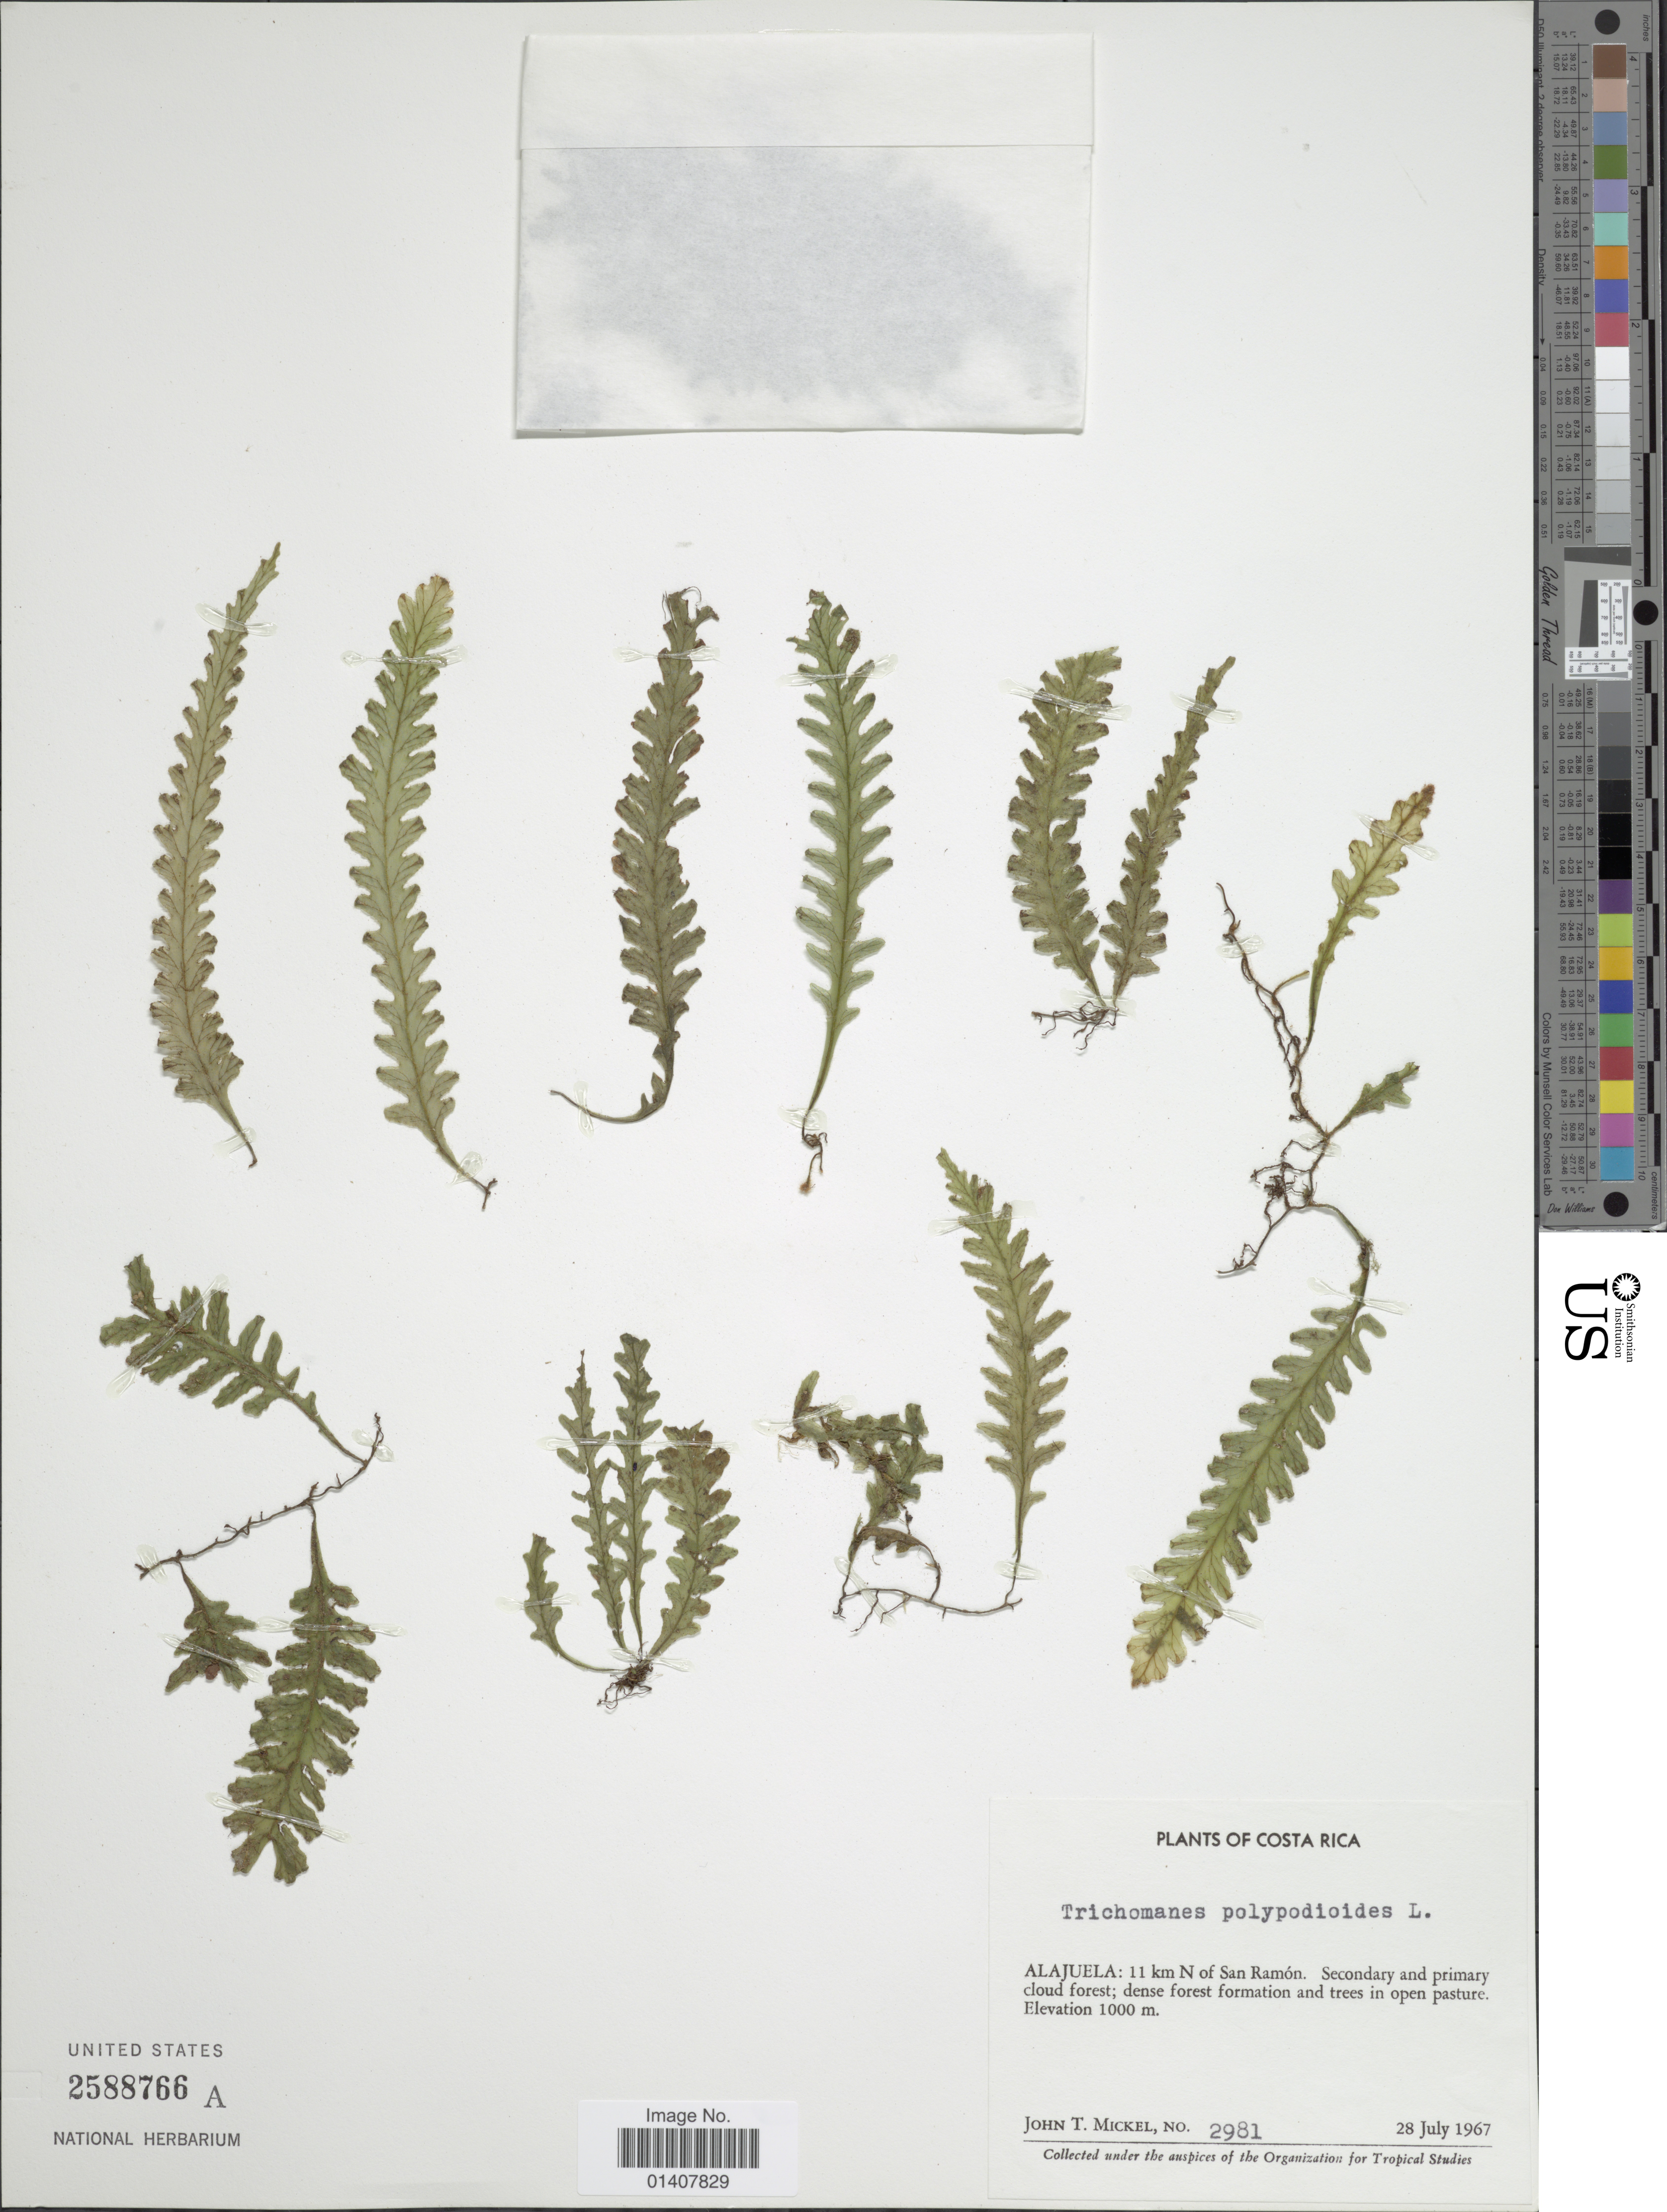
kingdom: Plantae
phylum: Tracheophyta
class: Polypodiopsida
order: Hymenophyllales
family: Hymenophyllaceae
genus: Trichomanes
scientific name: Trichomanes polypodioides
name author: L.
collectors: J. T. Mickel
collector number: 2981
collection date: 1967-07-28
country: Costa Rica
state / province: Alajuela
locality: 11km N of San Ramón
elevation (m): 1000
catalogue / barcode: US 2588766A